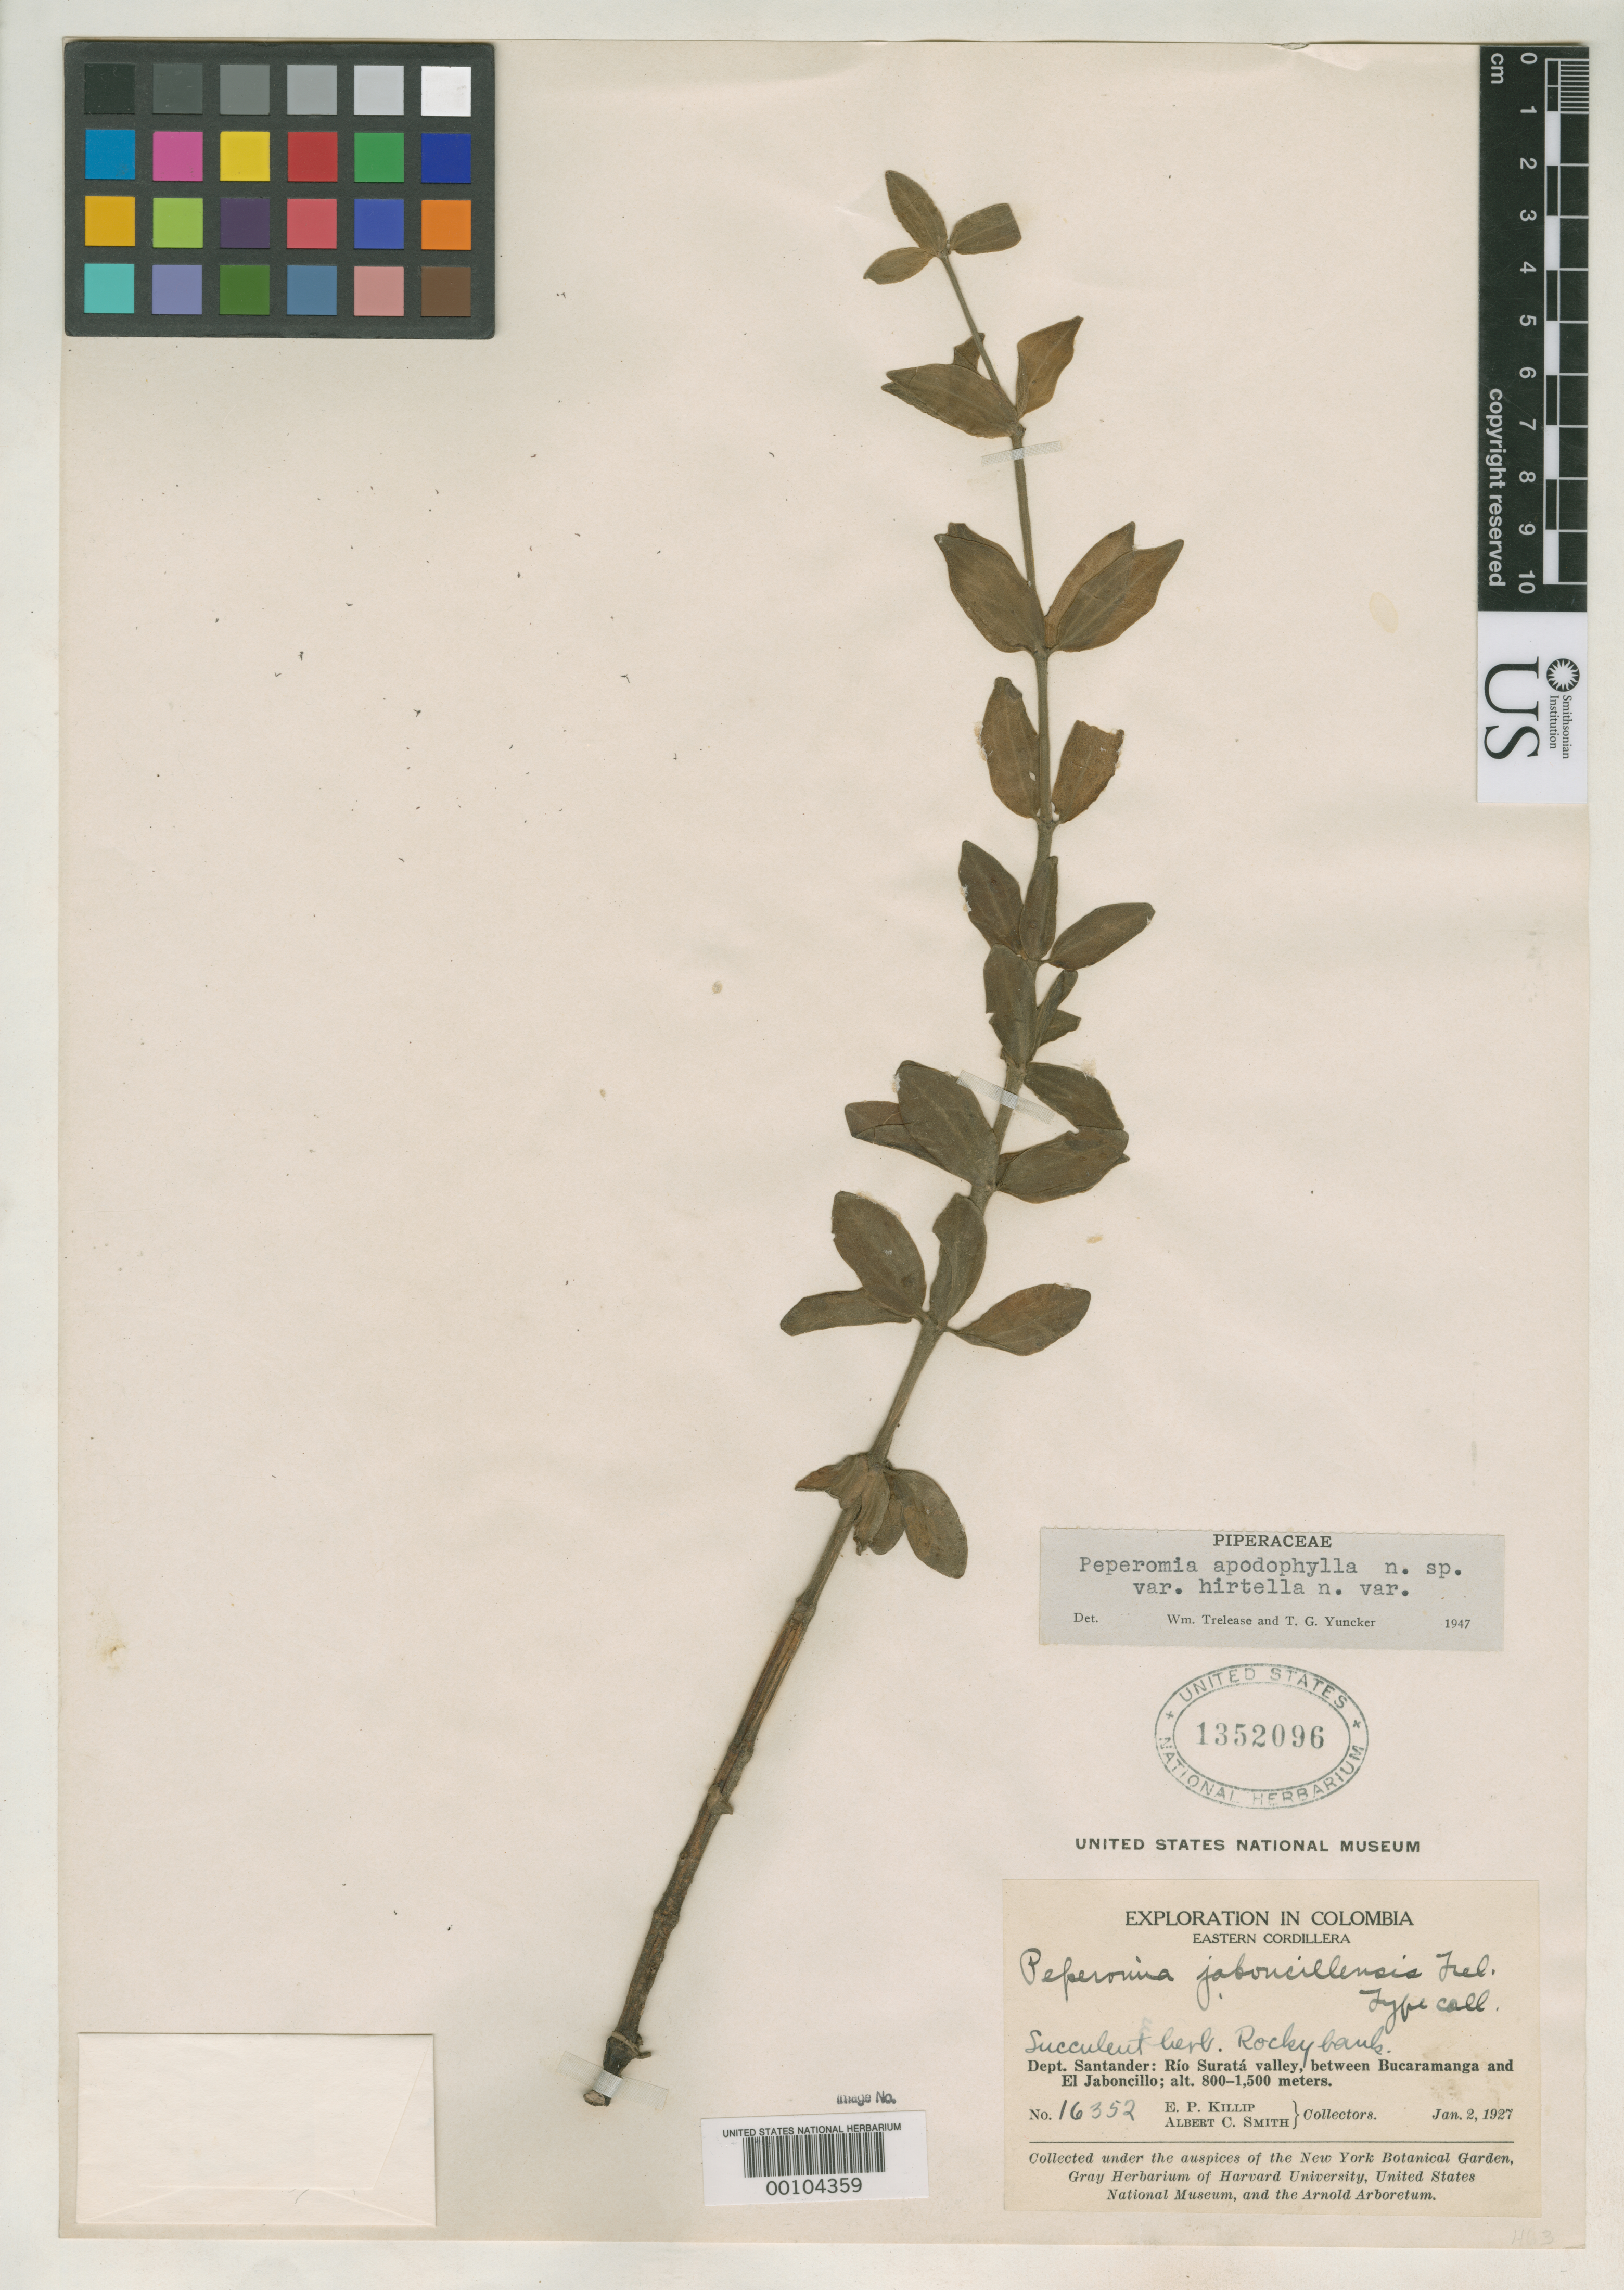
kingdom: Plantae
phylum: Tracheophyta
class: Magnoliopsida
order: Piperales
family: Piperaceae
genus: Peperomia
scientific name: Peperomia apodophylla var. hirtella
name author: Trel. & Yunck.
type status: Isotype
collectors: E. P. Killip & A. C. Smith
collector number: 16352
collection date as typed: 02 Jan 1927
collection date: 1927-01-02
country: Colombia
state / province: Santander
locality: Eastern Cordillera, Rio Surata Valley, between Bucaranga and El Jaboncillo.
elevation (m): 800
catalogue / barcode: US 1352096